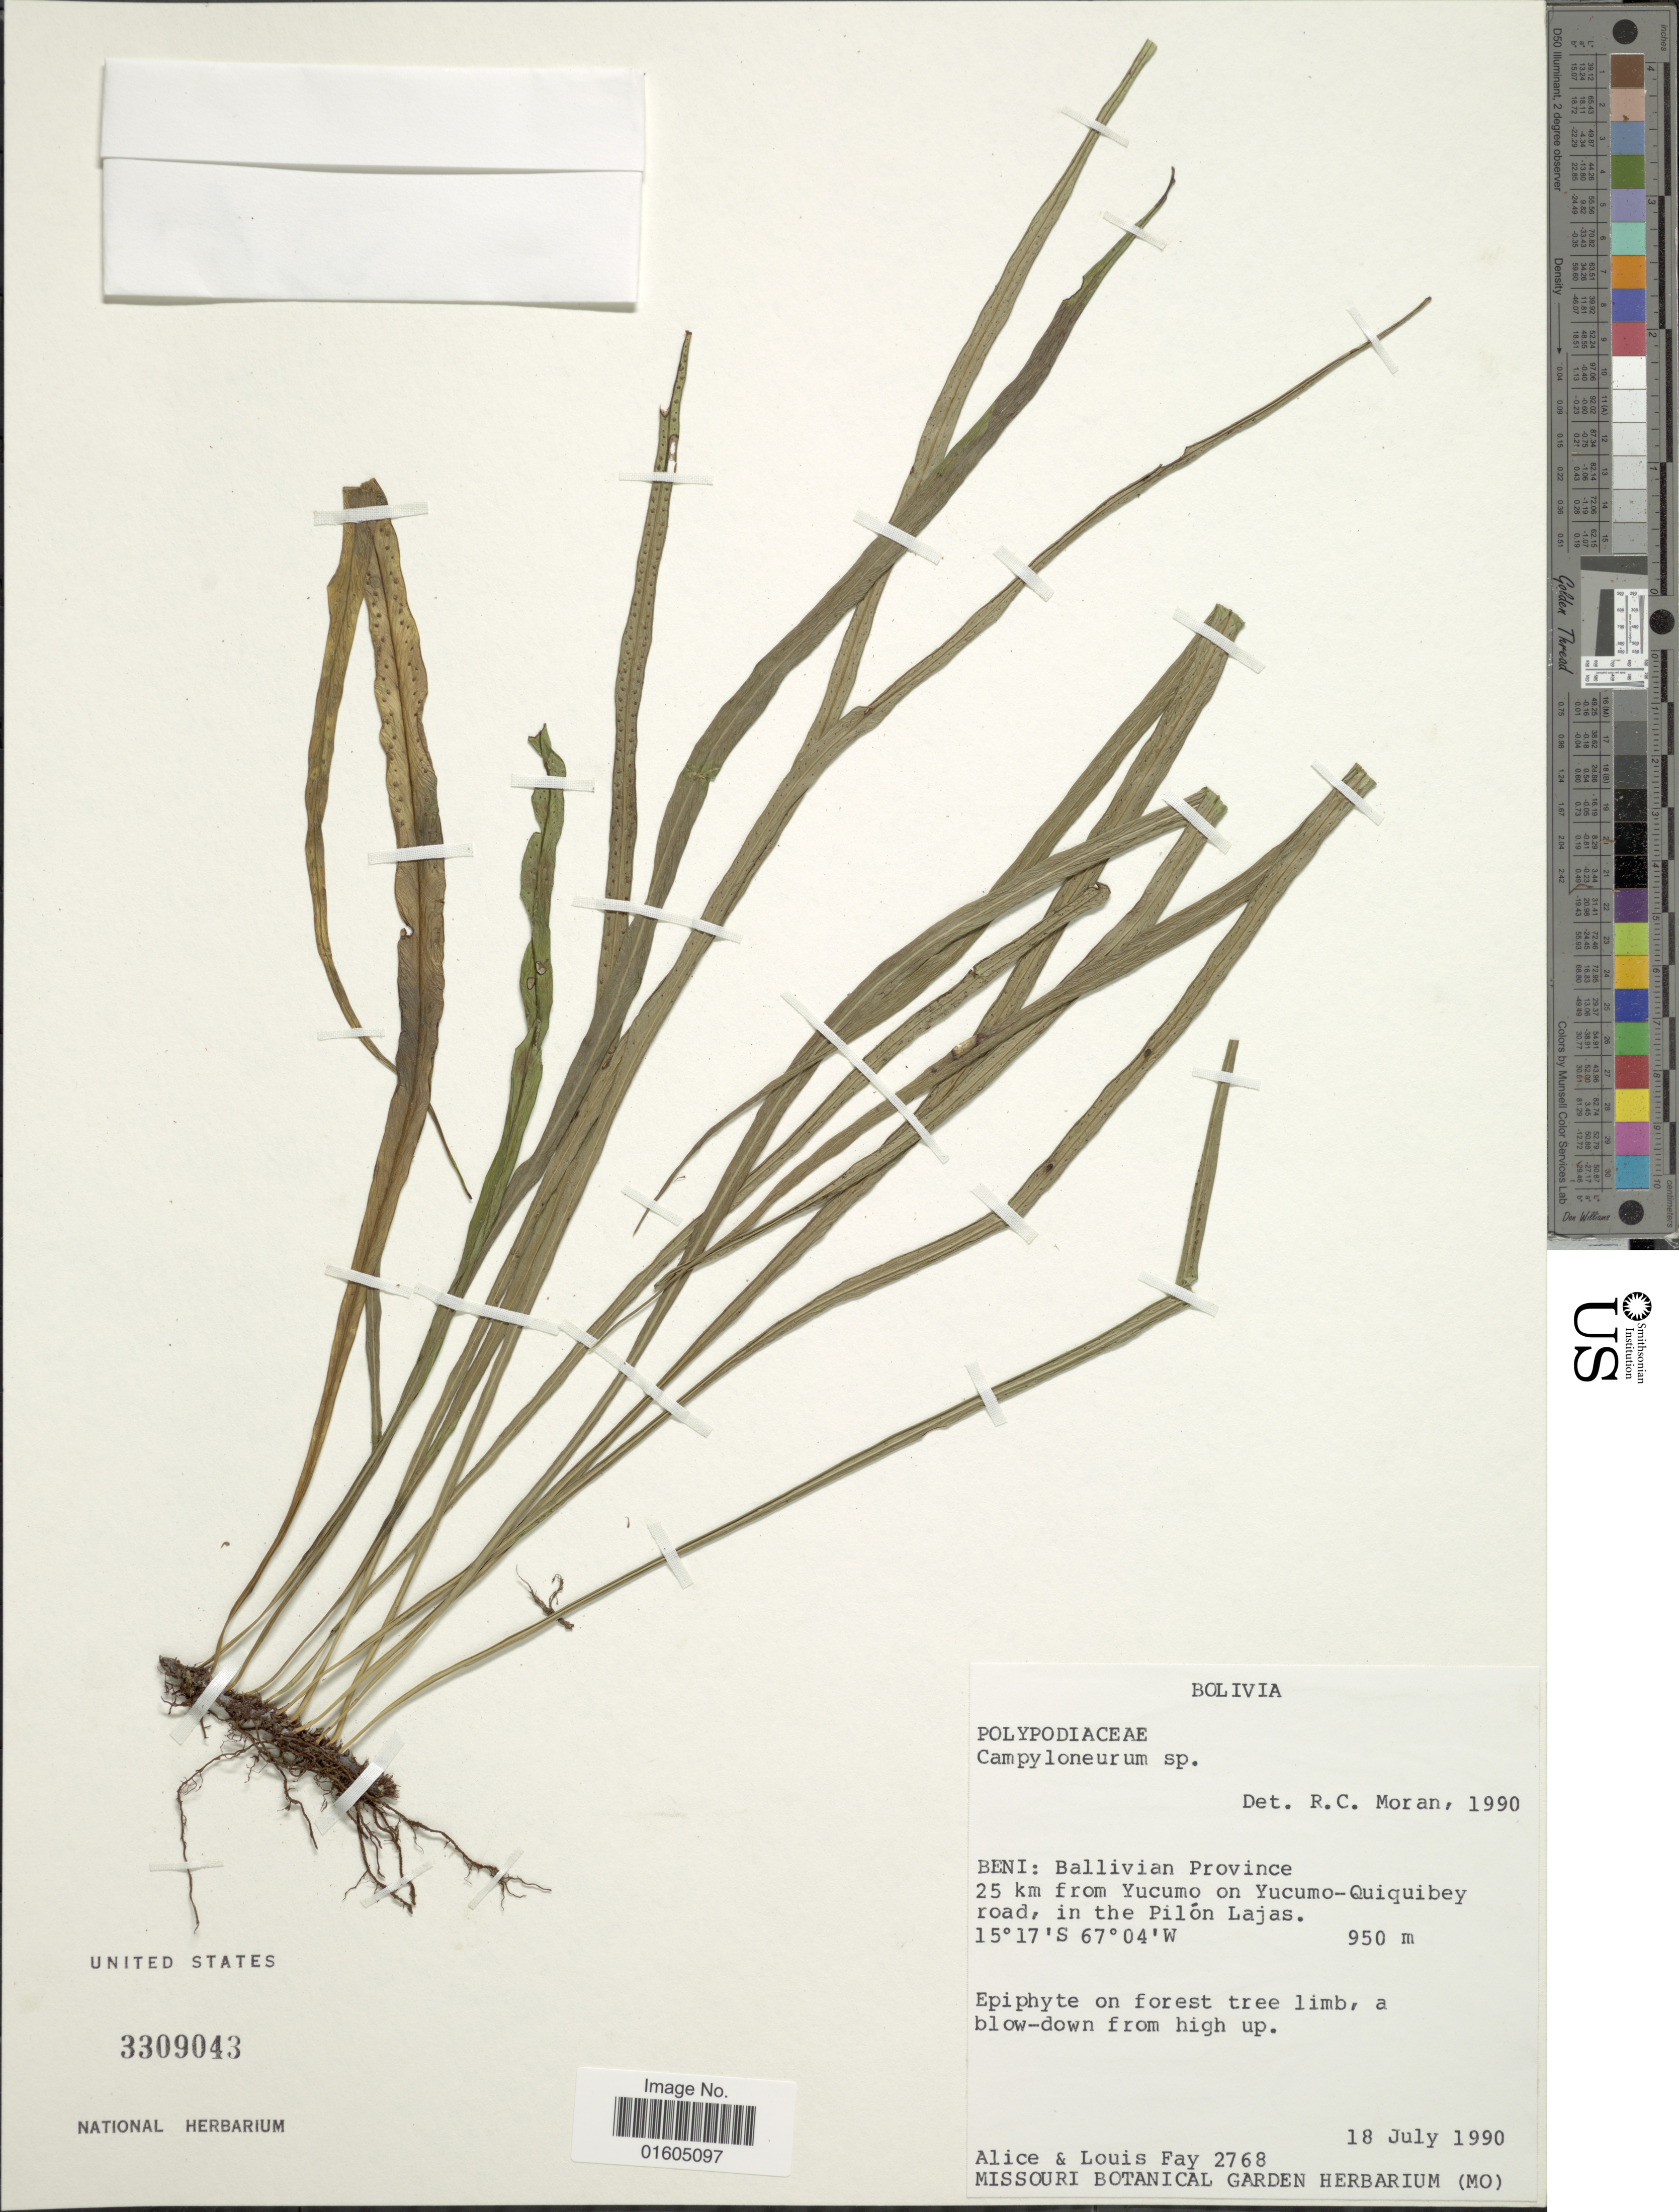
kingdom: Plantae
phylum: Tracheophyta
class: Polypodiopsida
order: Polypodiales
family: Polypodiaceae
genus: Campyloneurum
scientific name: Campyloneurum sp.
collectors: A. Fay & L. Fay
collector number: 2768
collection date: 1990-07-18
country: Bolivia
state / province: Beni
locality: Bolivia. Beni: Ballivian Province. 25 km from Yucumo on Yucumo-Quiquibey road, in the Pilon Lajas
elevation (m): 950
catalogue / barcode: US 3309043